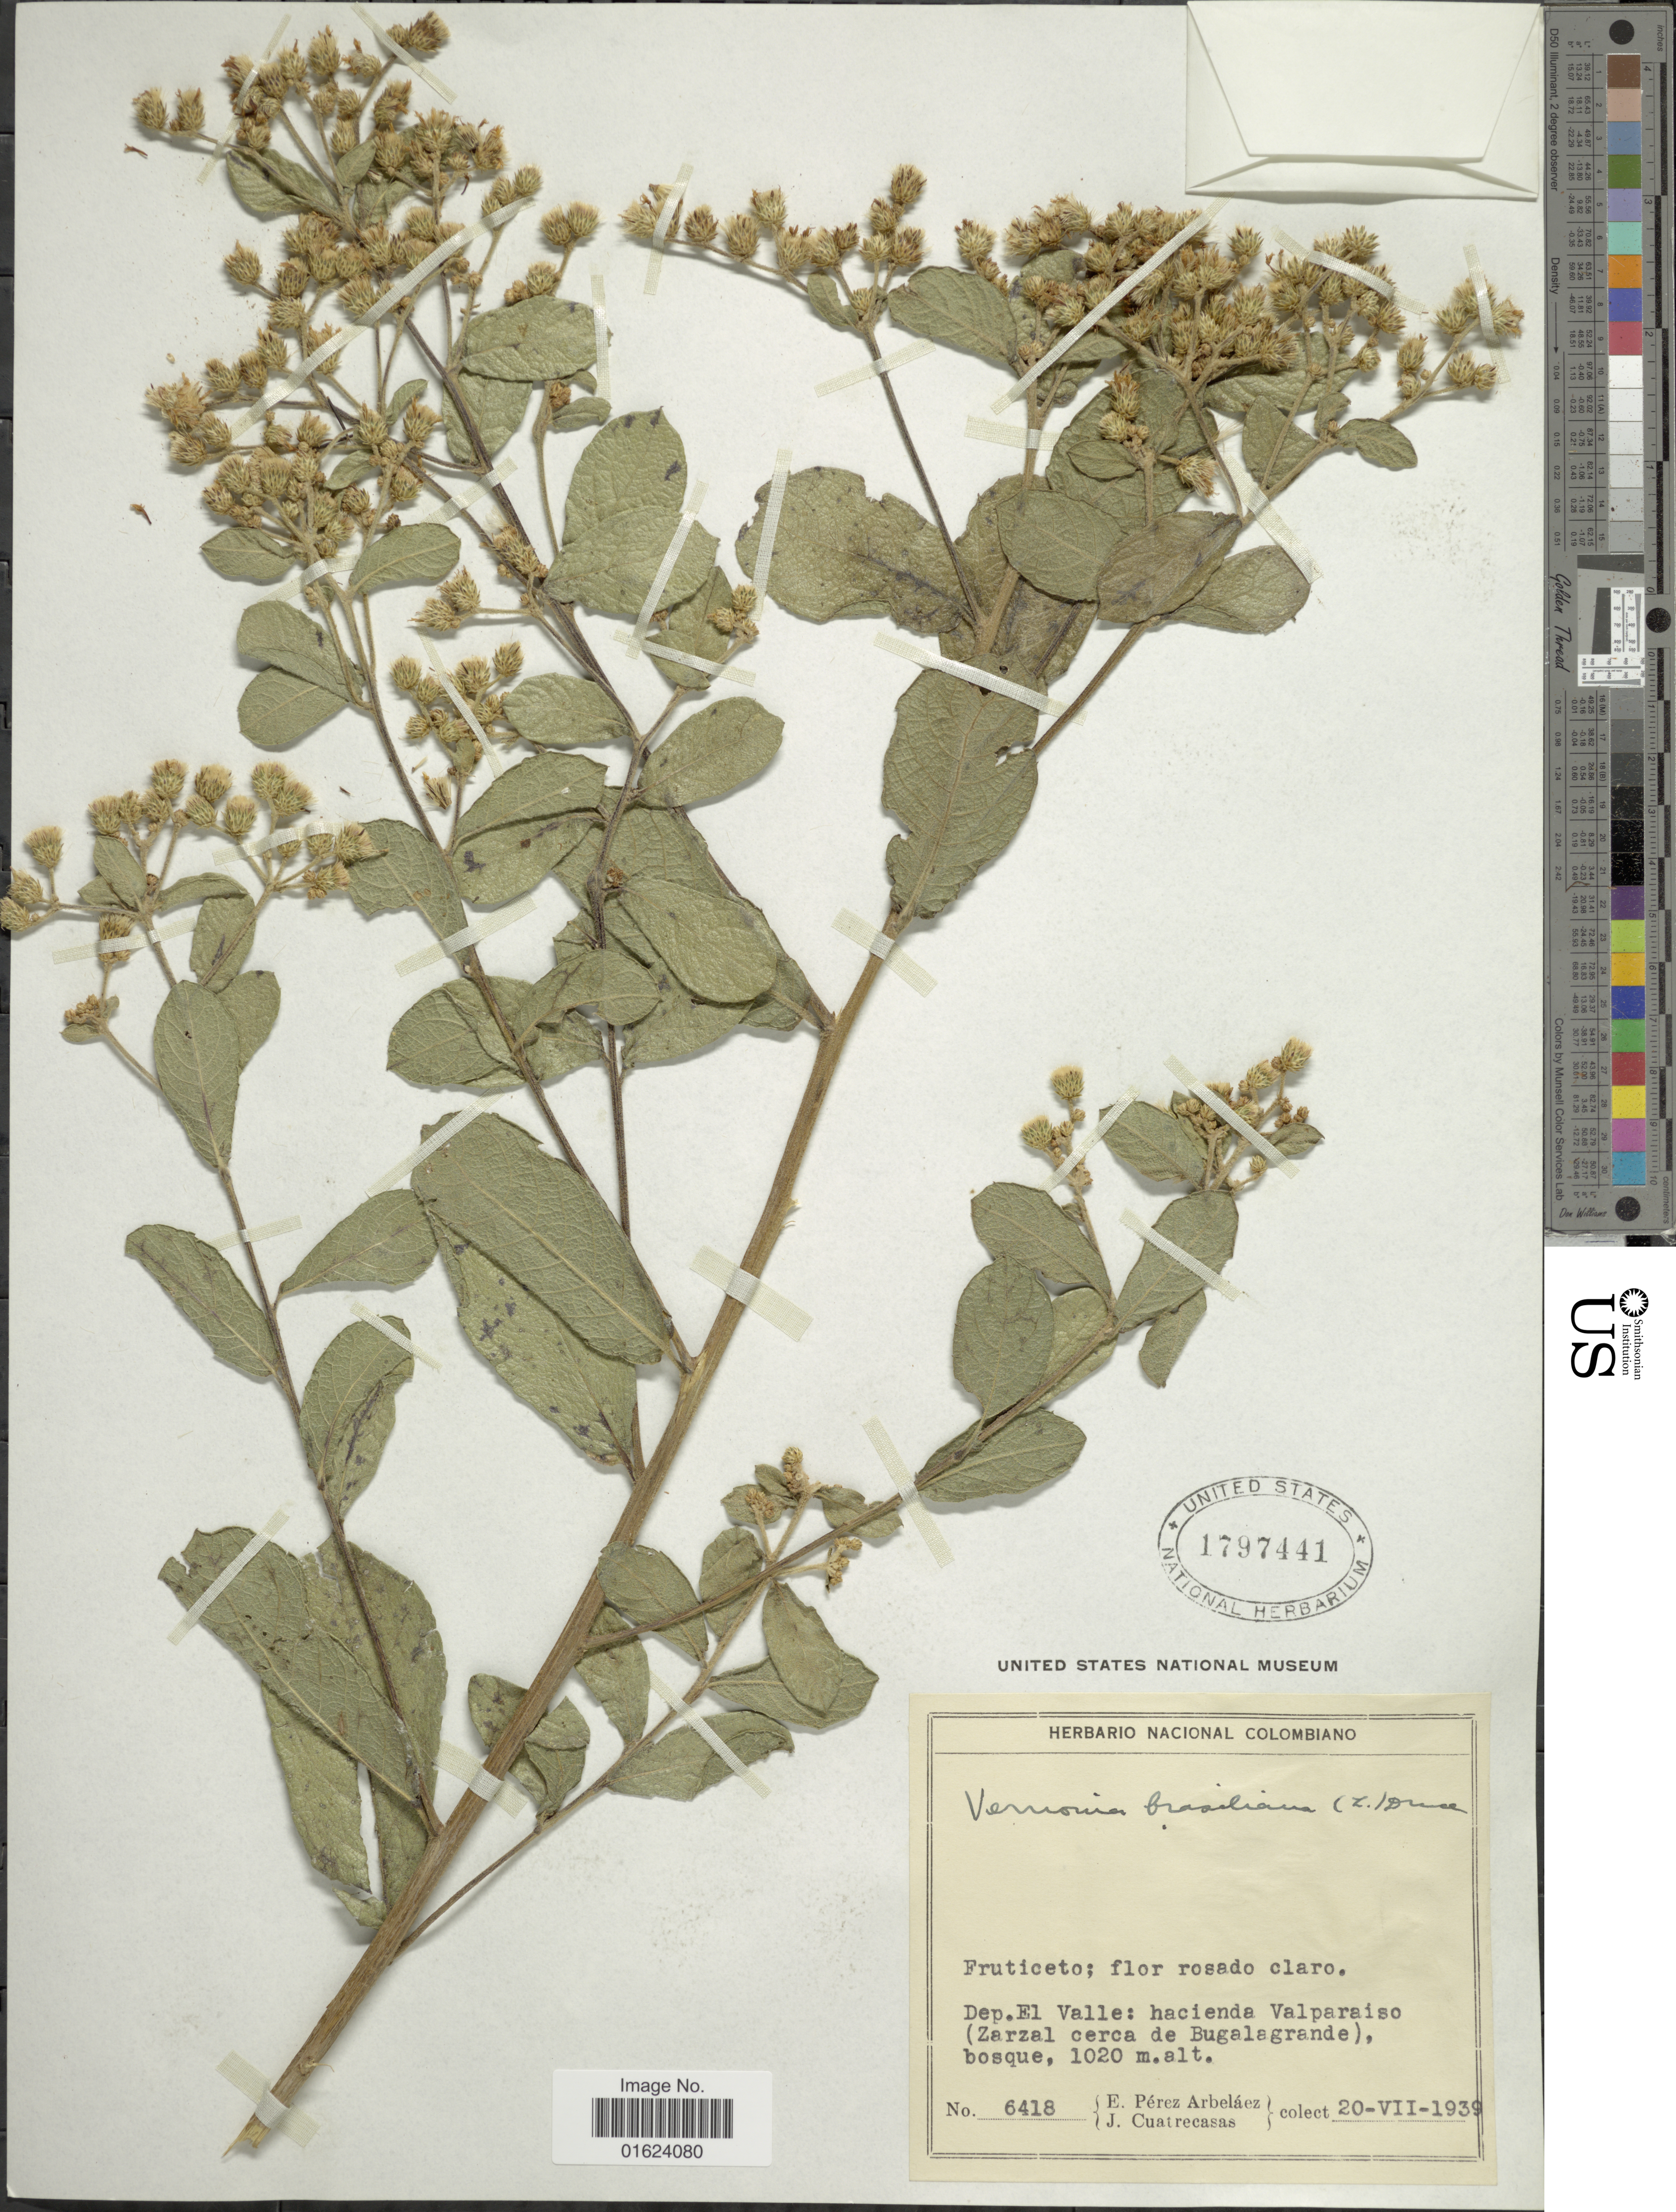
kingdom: Plantae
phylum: Tracheophyta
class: Magnoliopsida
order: Asterales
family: Asteraceae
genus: Vernonia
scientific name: Vernonia brasiliana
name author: (L.) Druce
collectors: E. Pérez Arbeláez & J. Cuatrecasas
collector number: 6418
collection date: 1939-07-20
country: Colombia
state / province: Valle del Cauca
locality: Dep. El Valle: hacienda Valparais (Zarzal cerca de Bugala grande).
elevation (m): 1020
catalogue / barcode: US 1797441